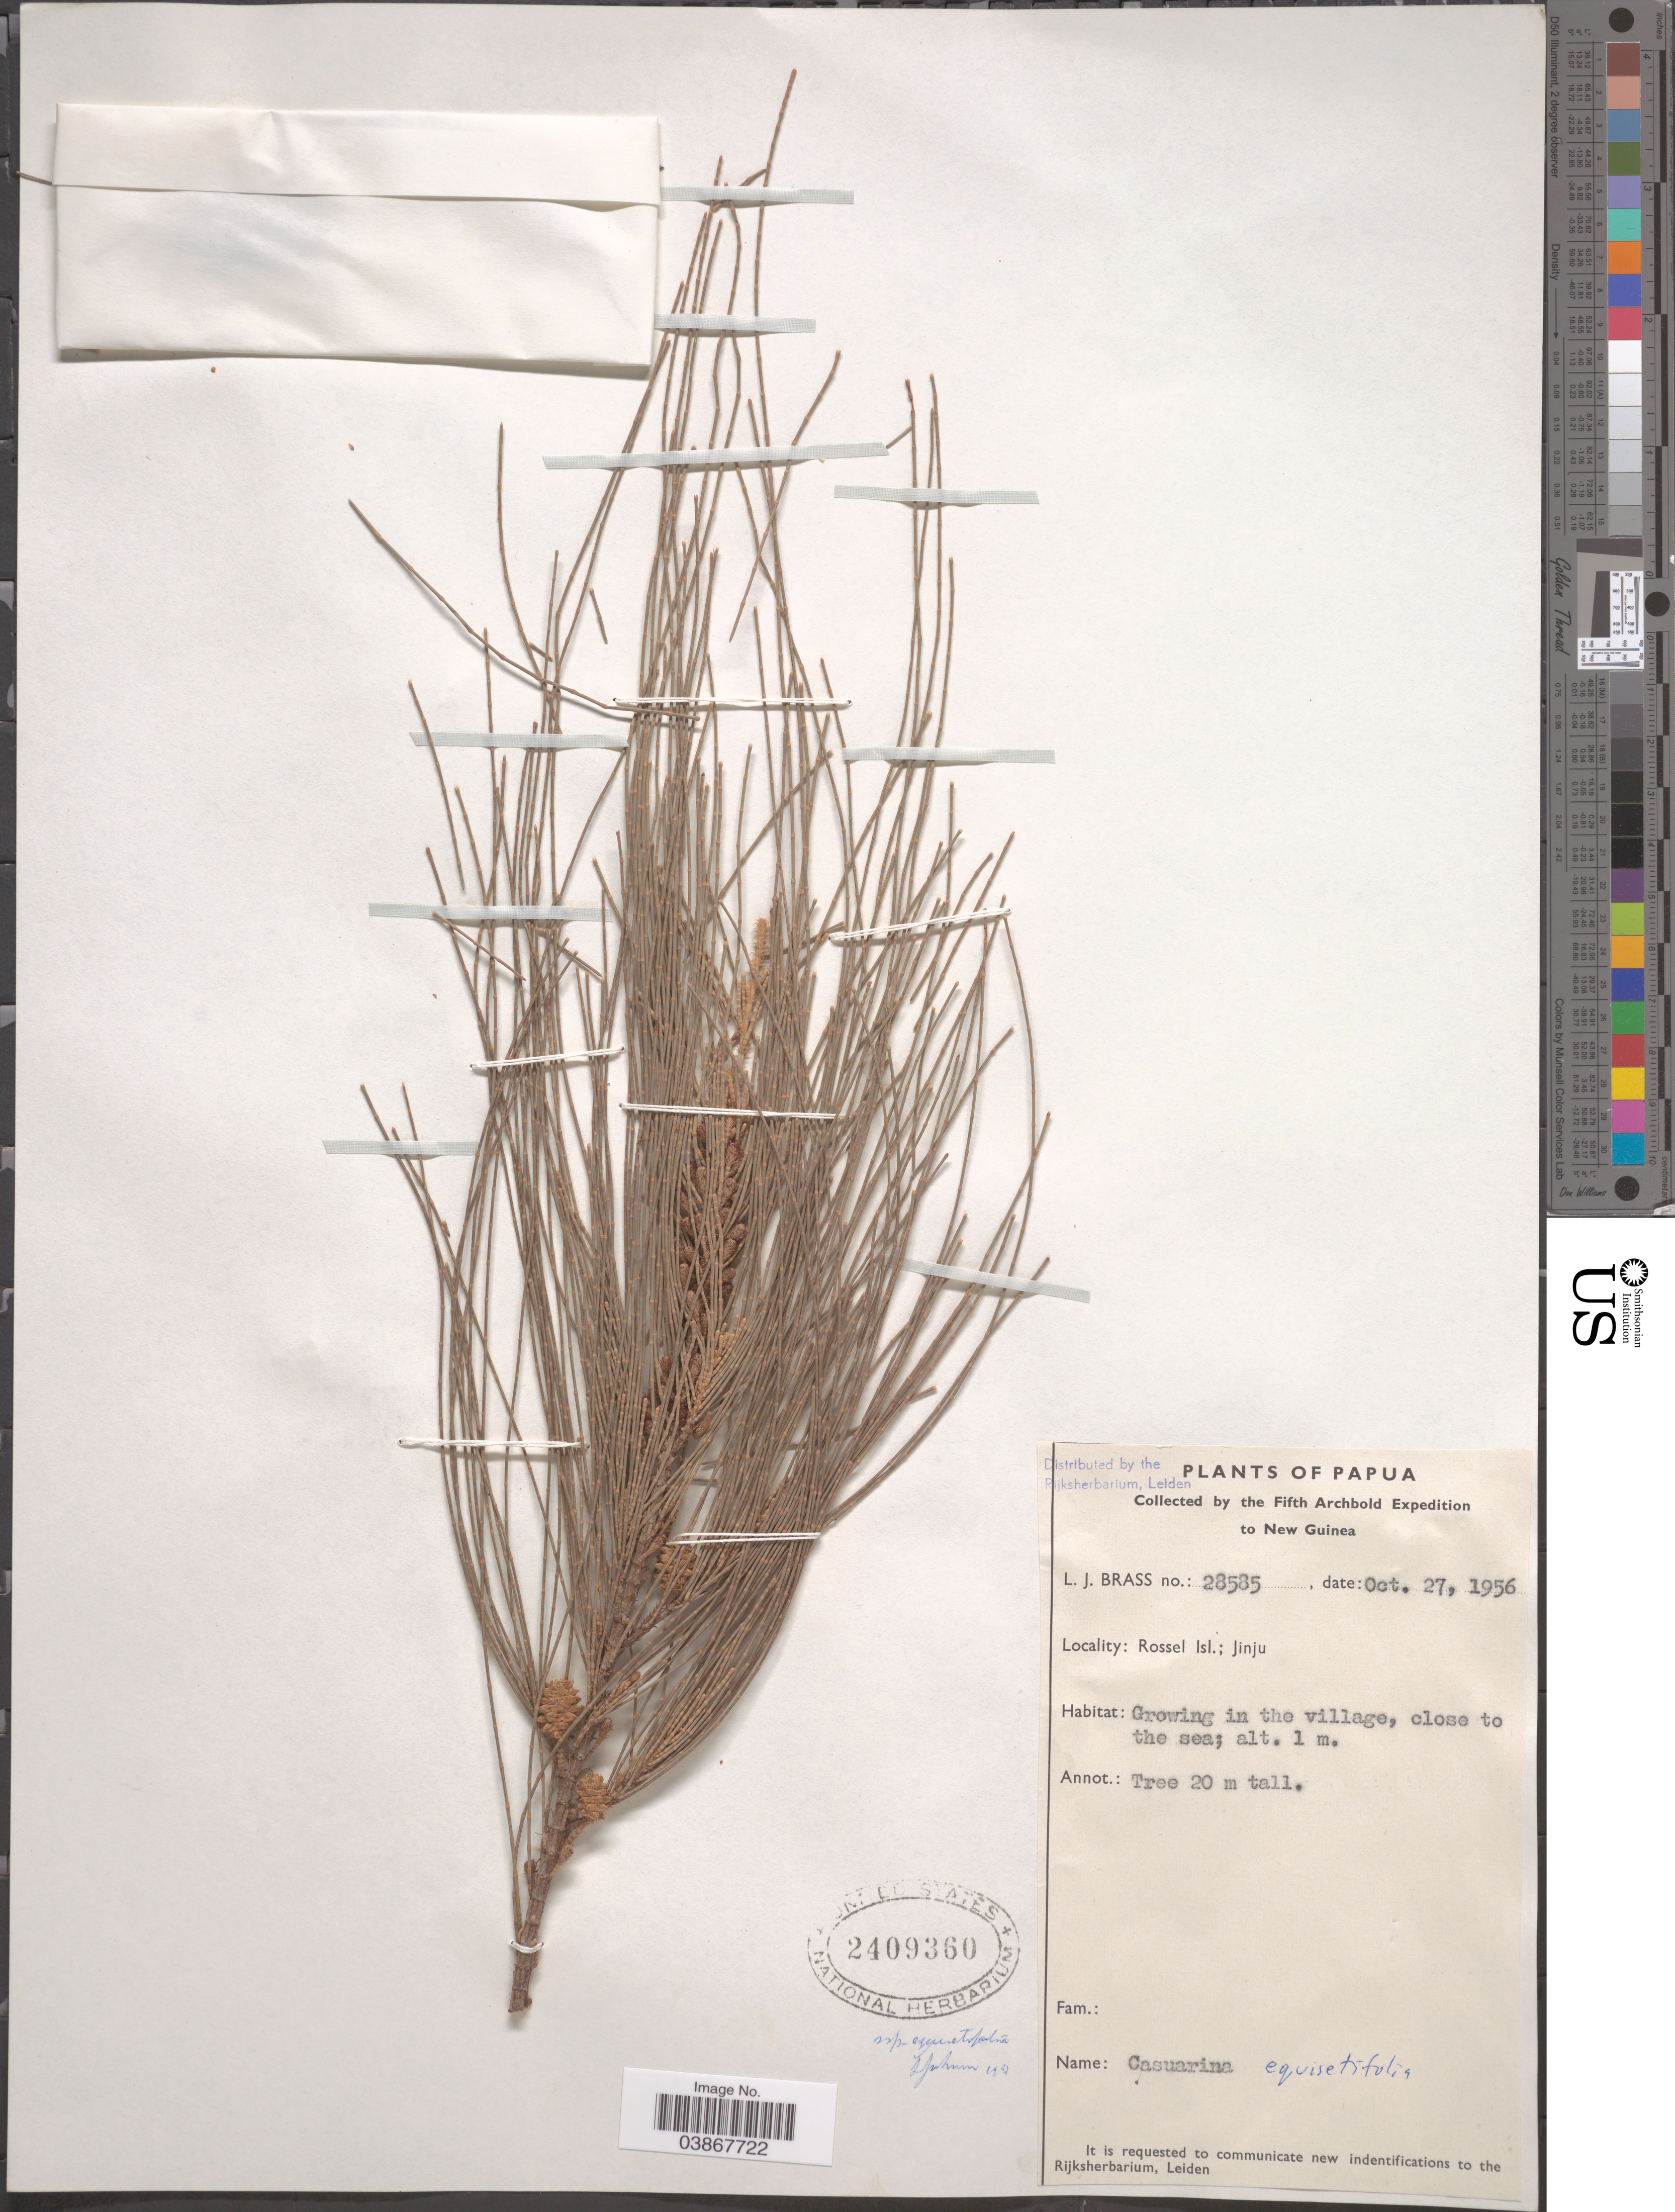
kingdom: Plantae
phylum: Tracheophyta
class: Magnoliopsida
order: Fagales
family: Casuarinaceae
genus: Casuarina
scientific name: Casuarina equisetifolia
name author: L.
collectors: L. J. Brass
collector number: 28585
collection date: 1956-10-27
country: Papua New Guinea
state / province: Milne Bay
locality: Papua. New Guinea. Rossel Isl.; Jinju, in the village, close to the sea.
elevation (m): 1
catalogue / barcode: US 2409360